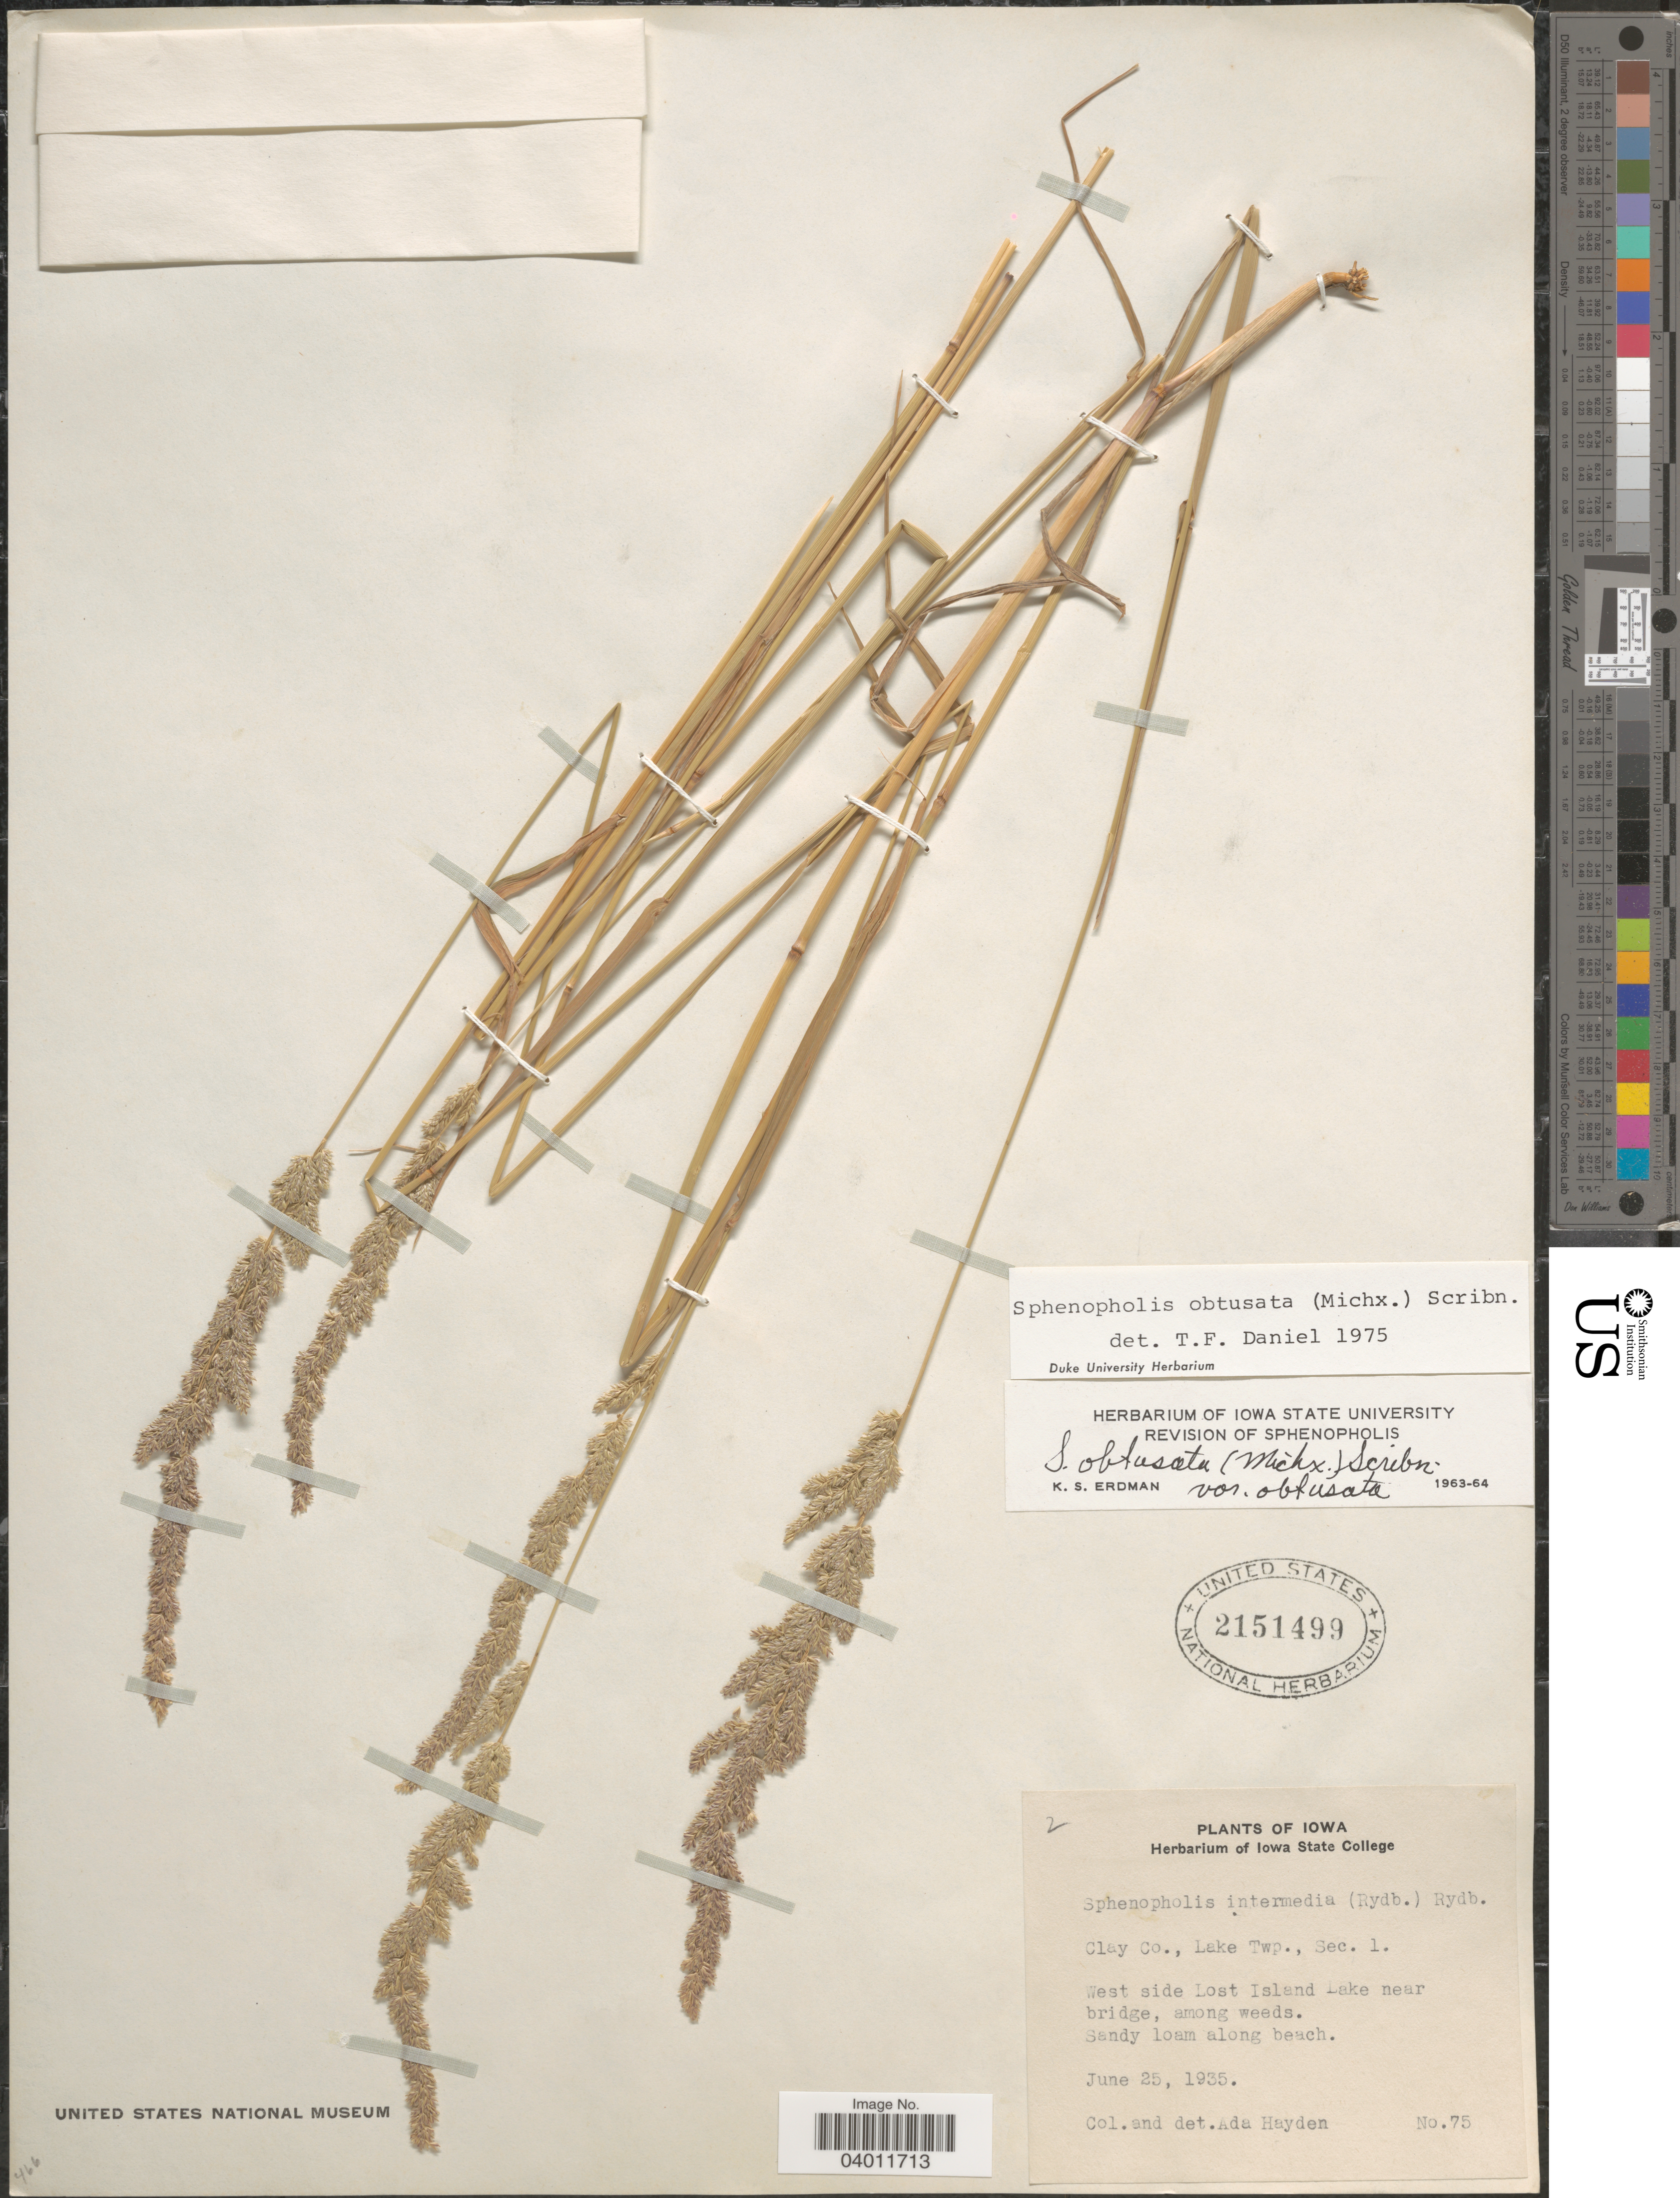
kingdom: Plantae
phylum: Tracheophyta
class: Liliopsida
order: Poales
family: Poaceae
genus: Sphenopholis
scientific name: Sphenopholis obtusata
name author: (Michx.) Scribn.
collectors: Ada Hayden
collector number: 75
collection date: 1935-06-25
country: United States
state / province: Iowa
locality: Clay Co., Lake Twp., Sec. 1. West side Lost Island Lake near bridge, among weeds. Sandy loam along beach.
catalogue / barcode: US 2151499